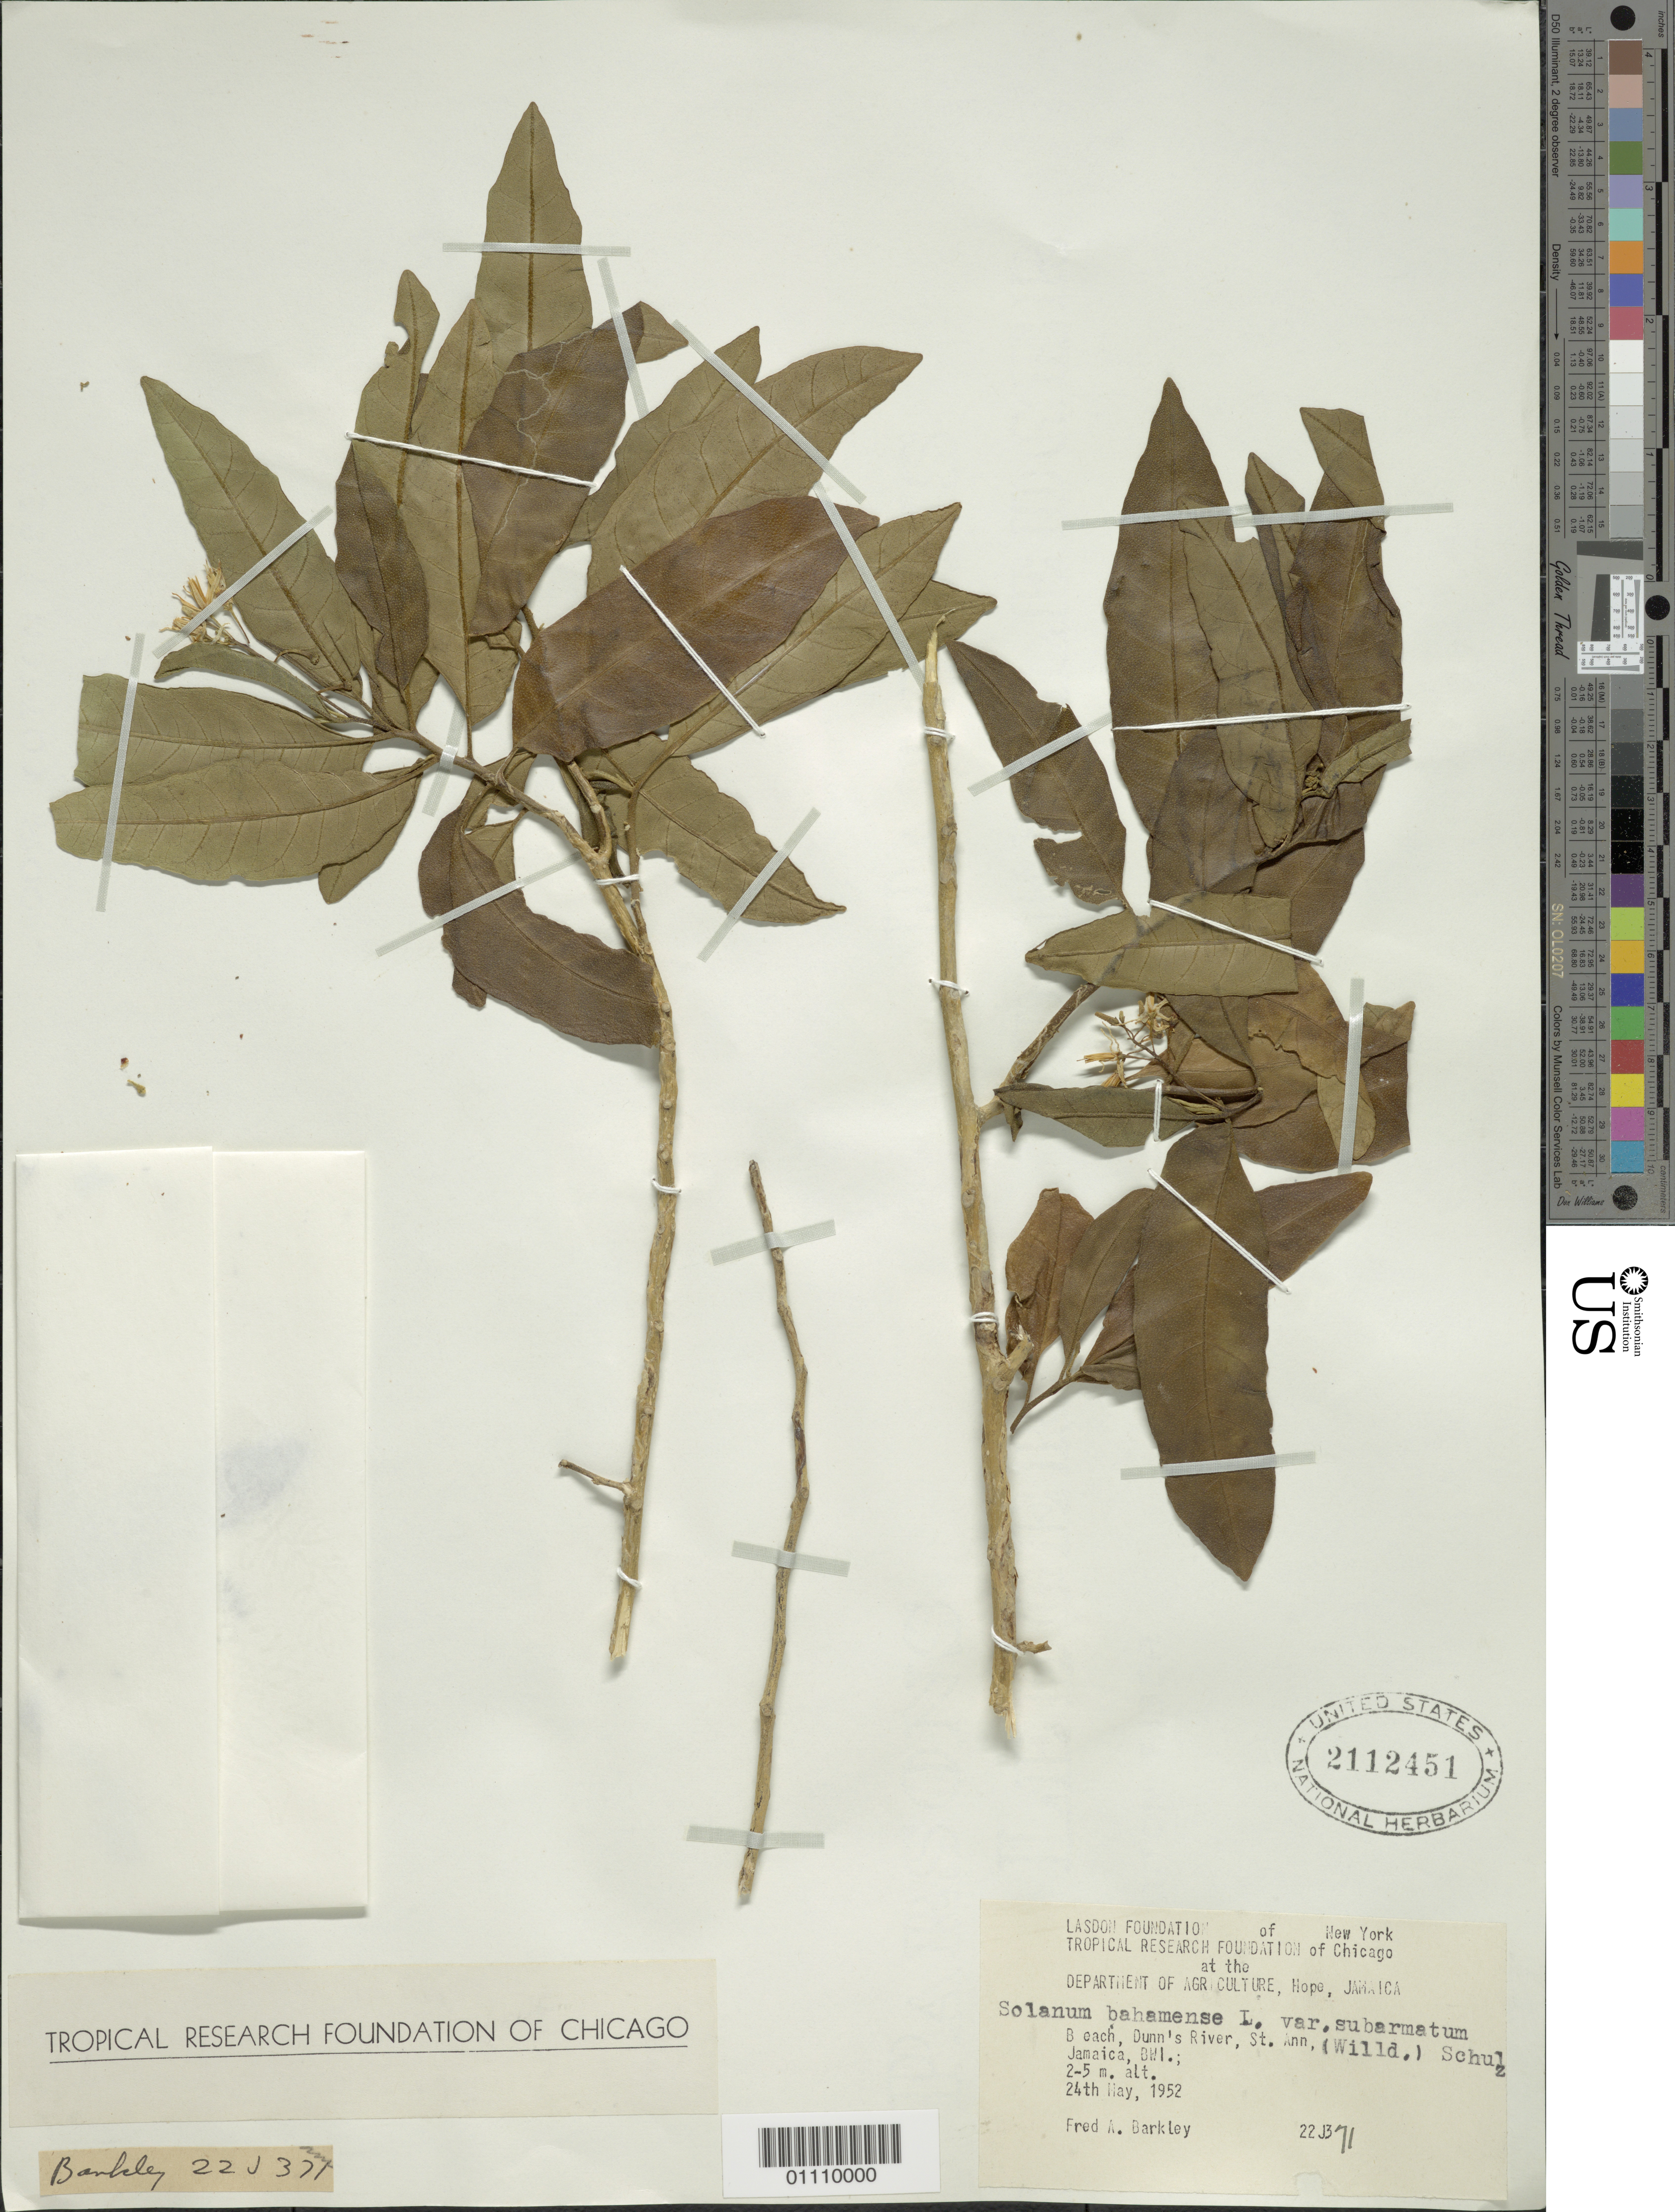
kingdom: Plantae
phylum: Tracheophyta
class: Magnoliopsida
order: Solanales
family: Solanaceae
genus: Solanum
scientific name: Solanum bahamense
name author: L.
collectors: F. A. Barkley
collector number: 22J371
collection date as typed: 24 May 1952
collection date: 1952-05-24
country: Jamaica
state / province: Saint Ann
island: Jamaica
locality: Dunn's River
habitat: Beach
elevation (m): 2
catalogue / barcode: US 2112451